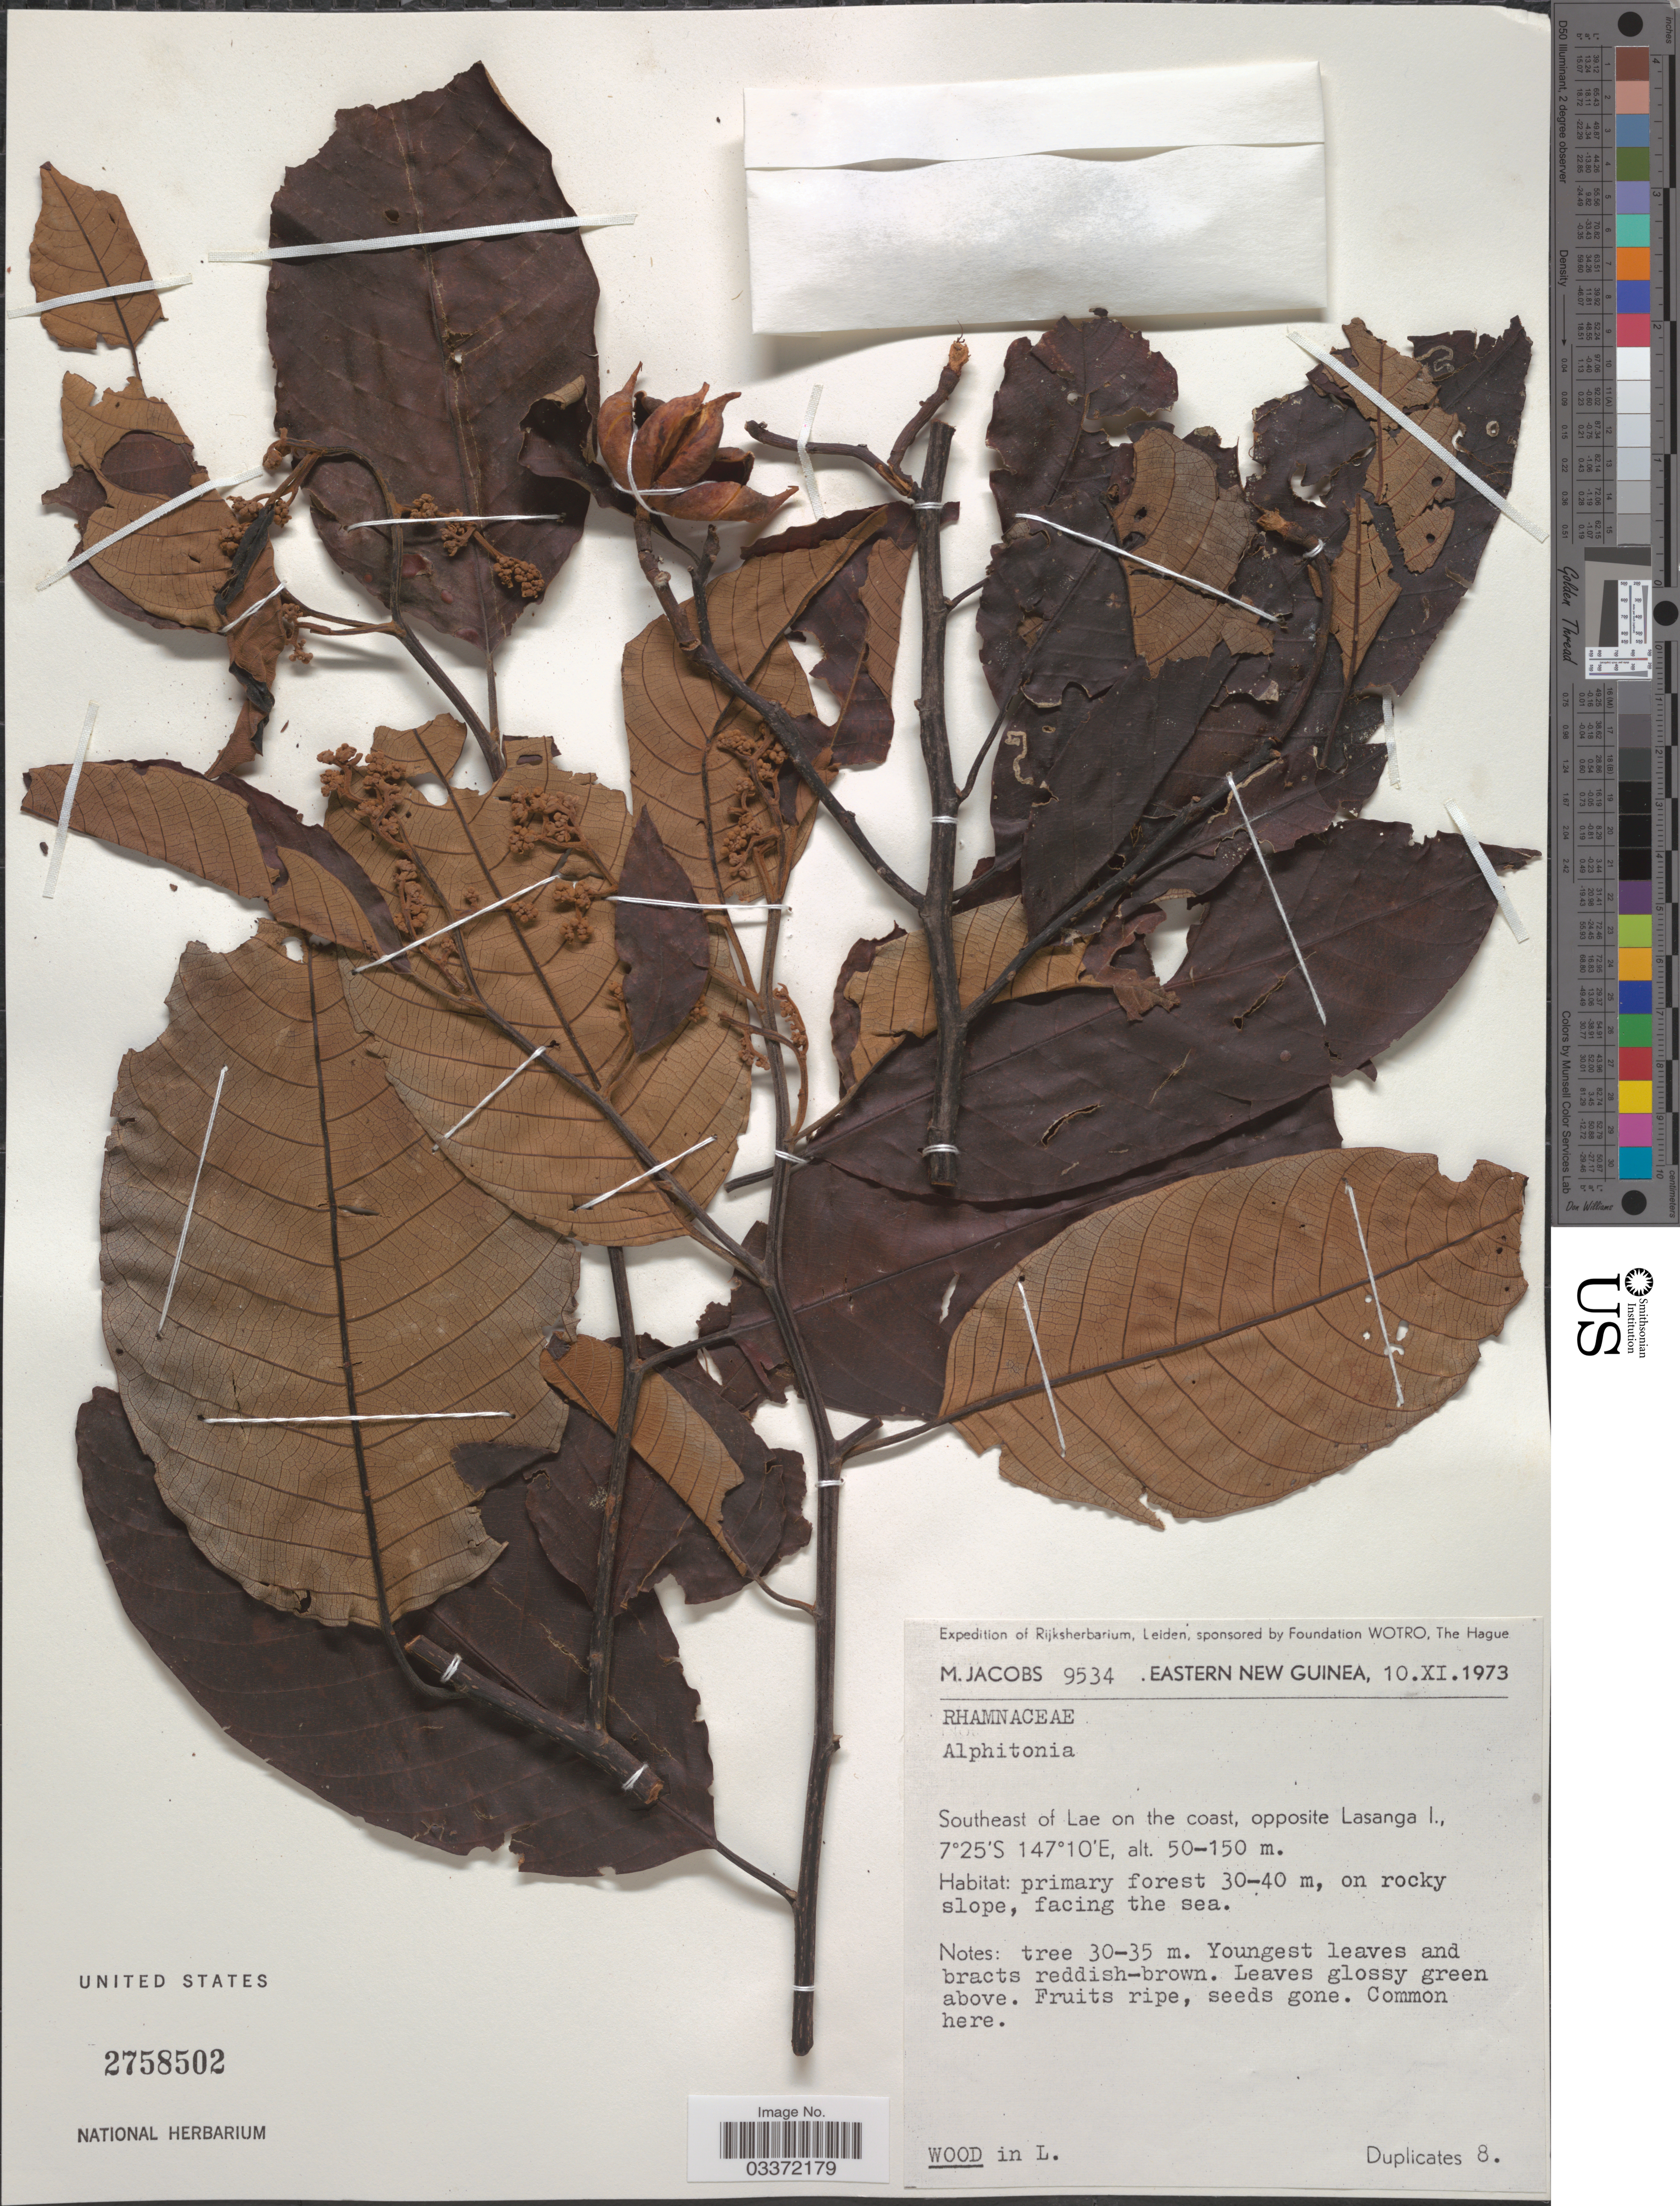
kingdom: Plantae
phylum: Tracheophyta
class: Magnoliopsida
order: Rosales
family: Rhamnaceae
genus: Alphitonia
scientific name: Alphitonia sp.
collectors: M. Jacobs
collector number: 9534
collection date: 1973-11-10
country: Papua New Guinea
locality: Eastern New Guinea, Southeast of Lae on the coast, opposite Lasanga I.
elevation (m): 50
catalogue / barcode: US 2758502